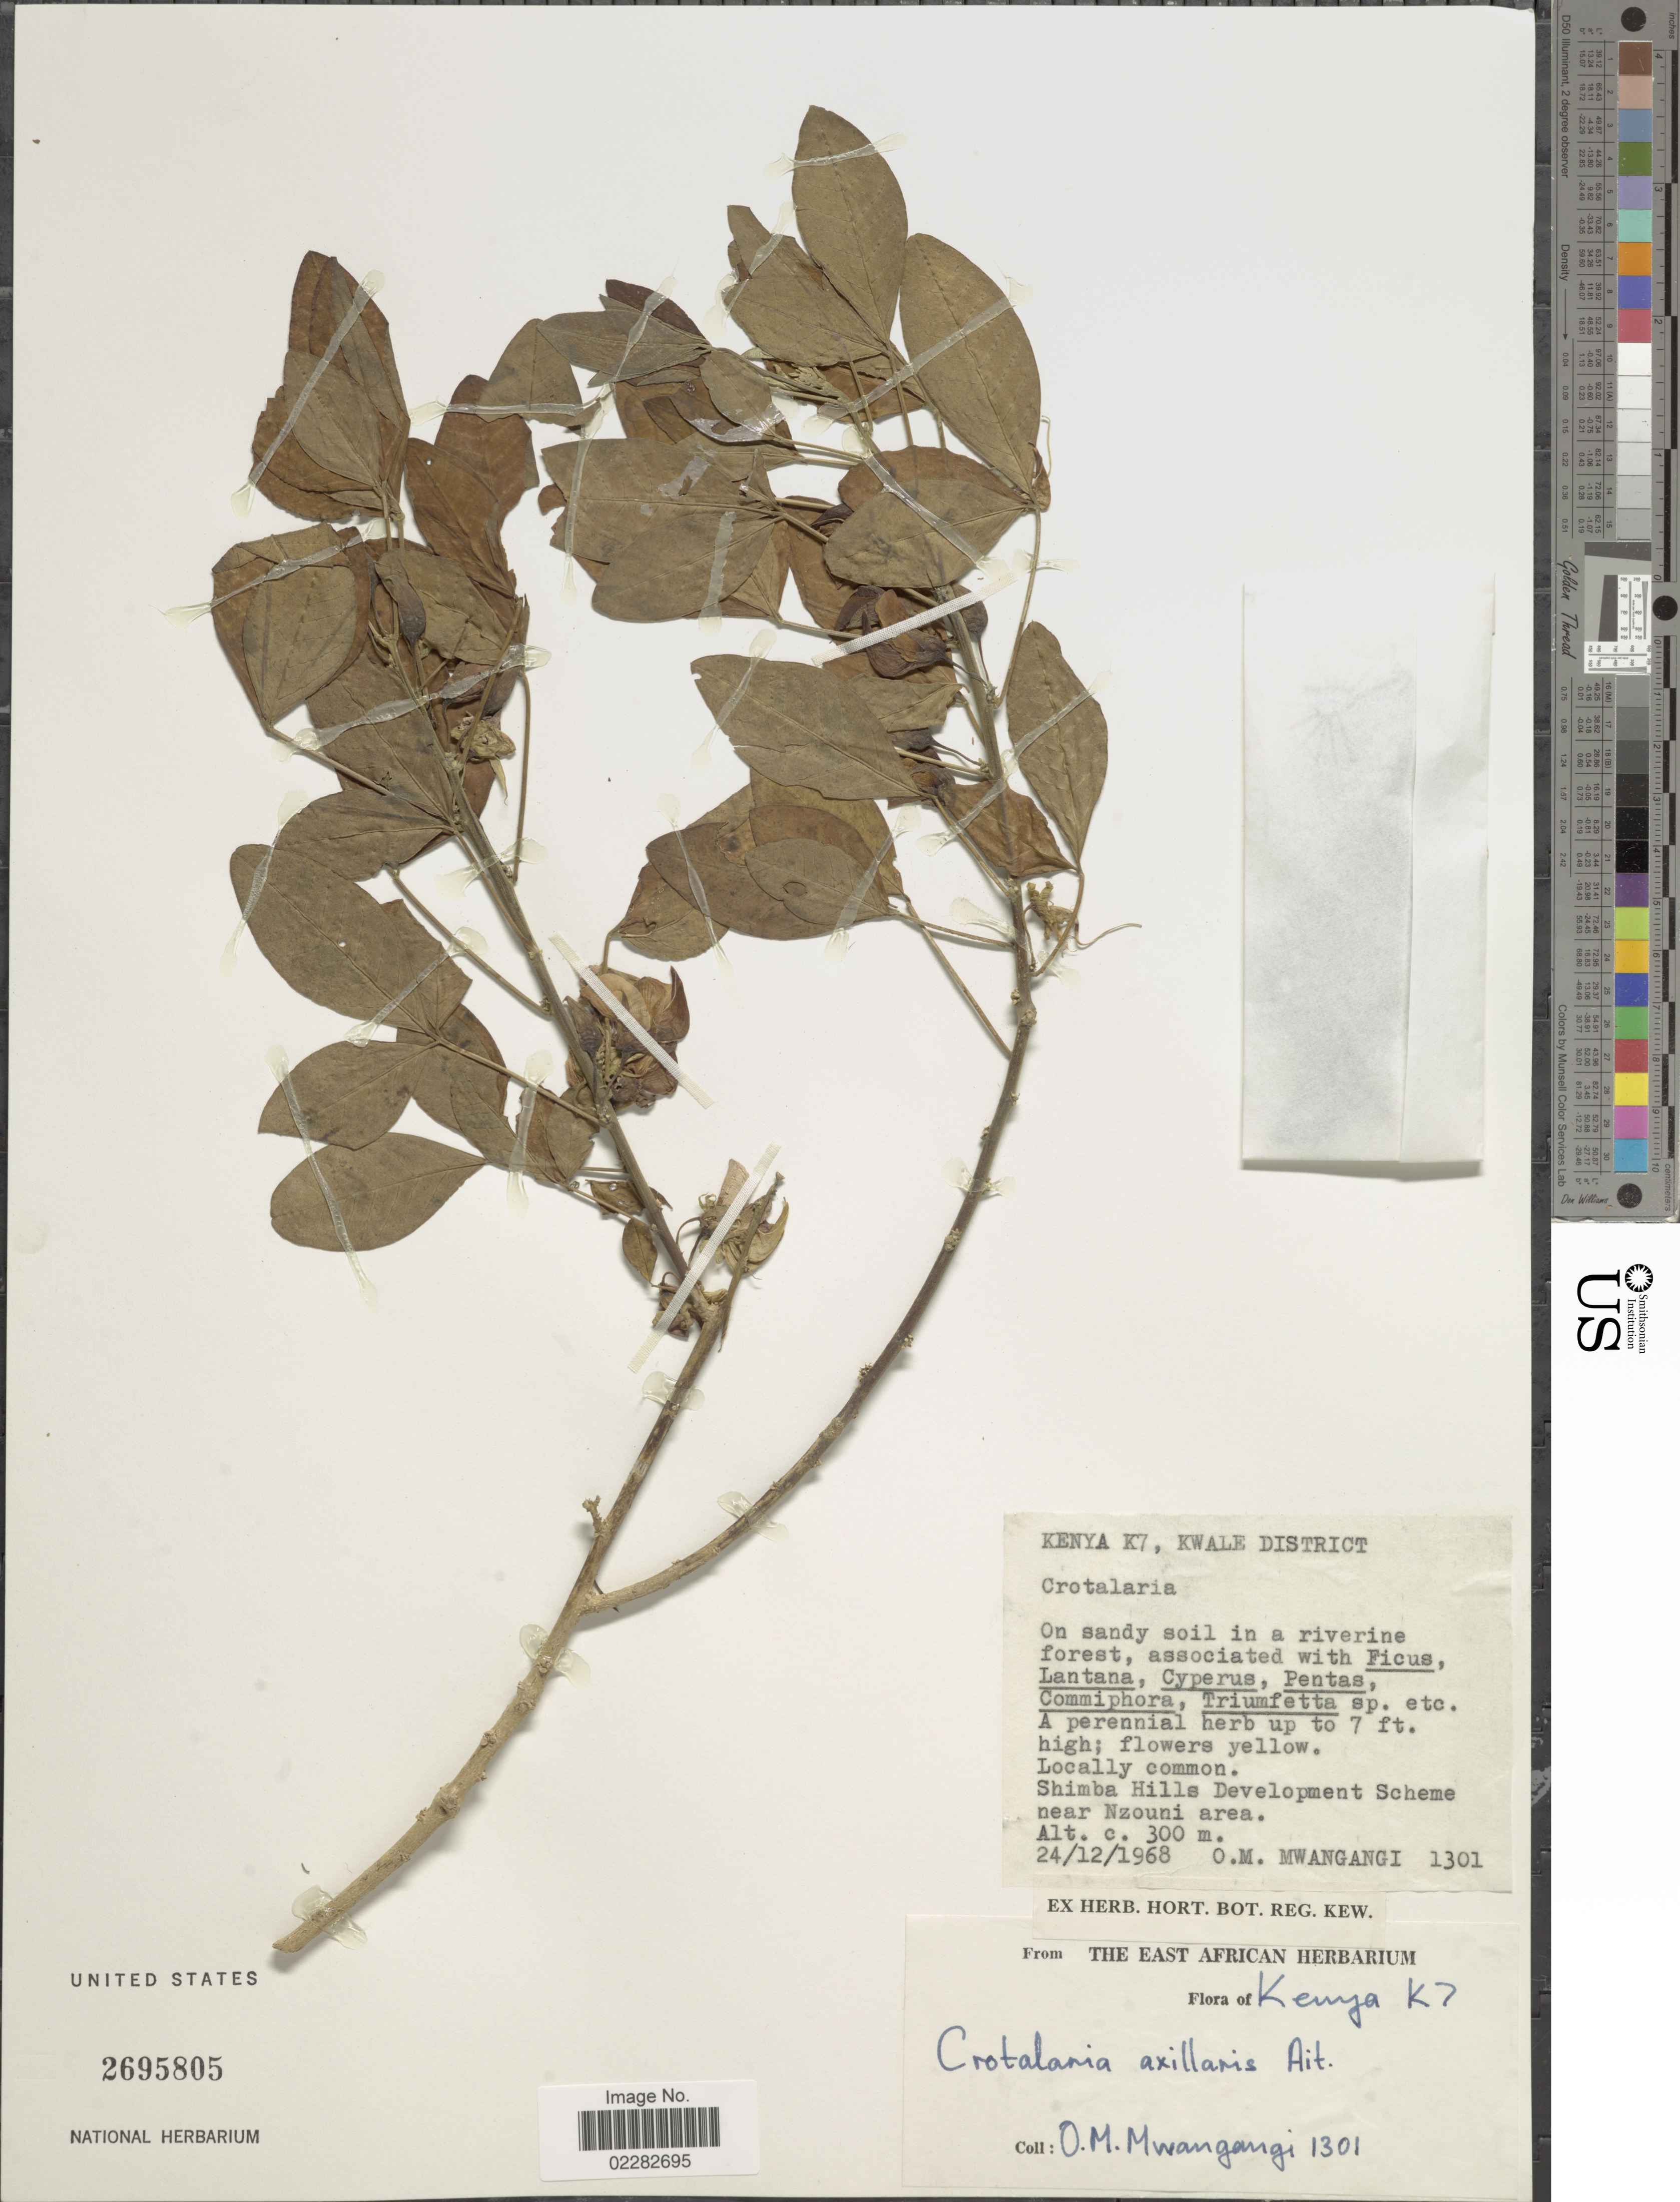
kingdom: Plantae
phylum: Tracheophyta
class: Magnoliopsida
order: Fabales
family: Fabaceae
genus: Crotalaria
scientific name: Crotalaria axillaris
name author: Aiton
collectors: O. M. Mwangangi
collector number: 1301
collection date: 1968-12-24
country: Kenya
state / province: Kwale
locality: Shimba Hills Development Scheme near Nzouni area, Kenya K7.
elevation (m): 300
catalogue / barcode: US 2695805